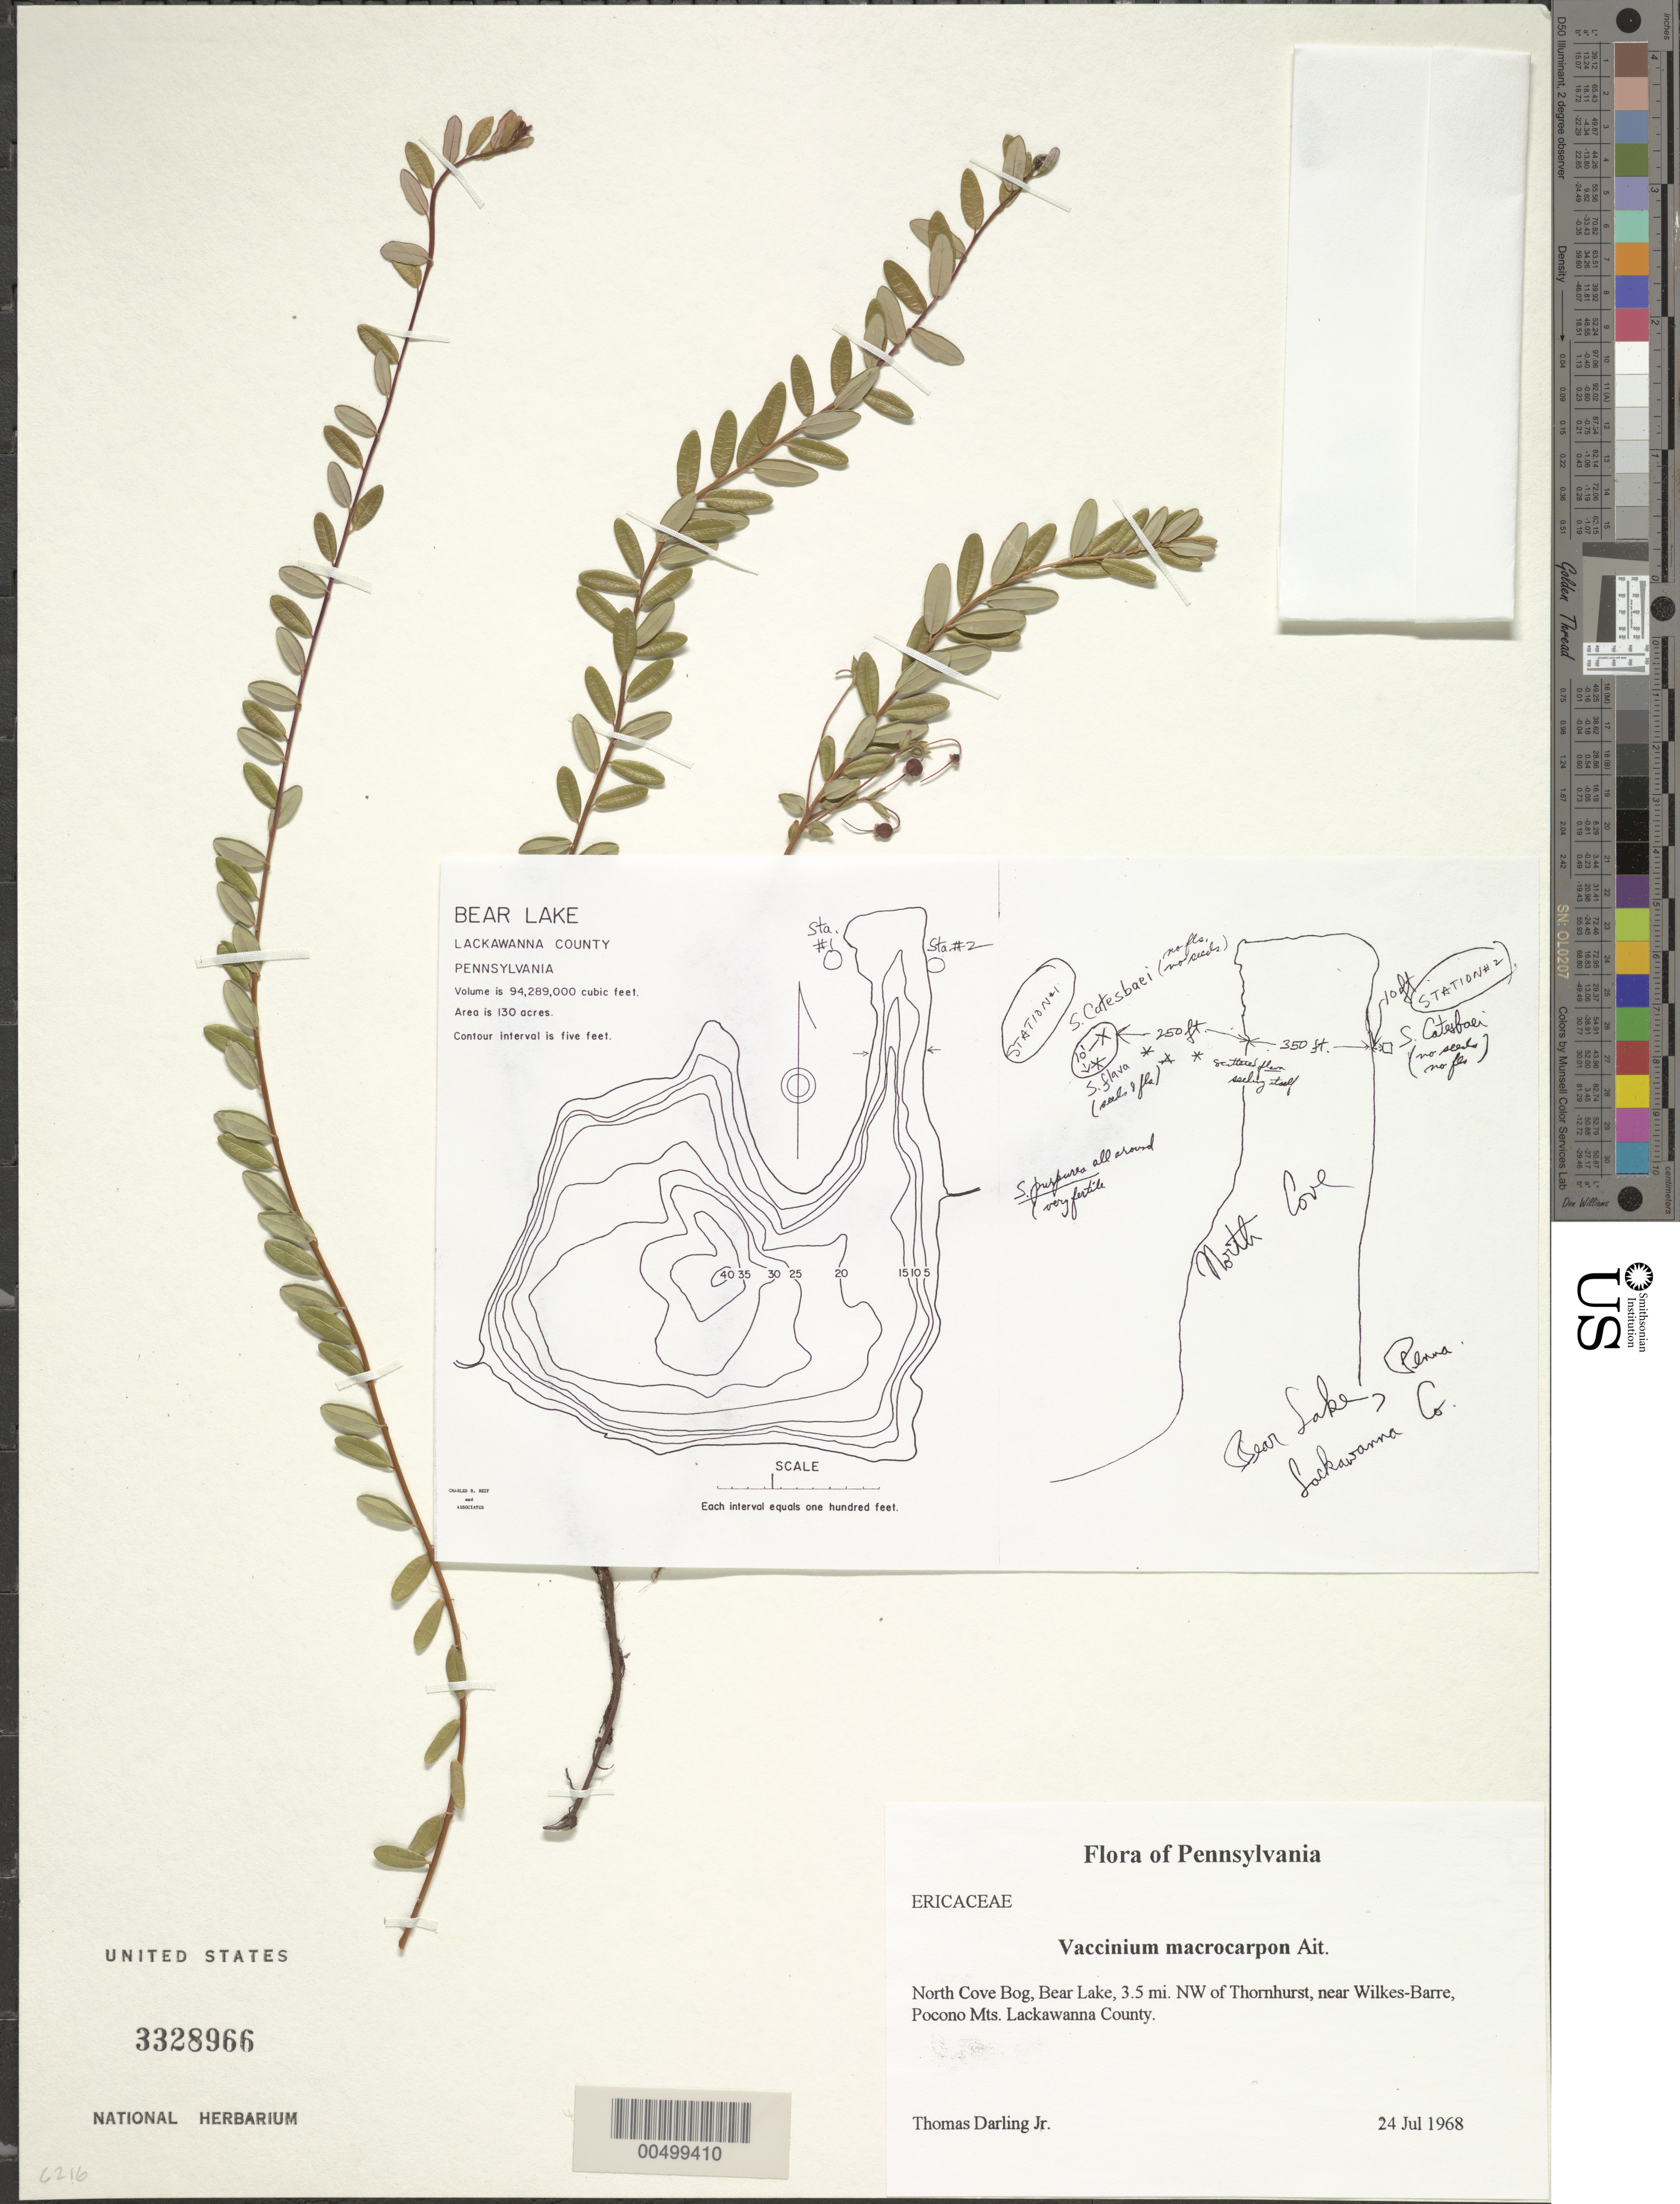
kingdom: Plantae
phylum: Tracheophyta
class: Magnoliopsida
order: Ericales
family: Ericaceae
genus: Vaccinium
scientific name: Vaccinium macrocarpon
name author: Aiton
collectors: T. Darling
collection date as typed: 24 Jul 1968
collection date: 1968-07-24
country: United States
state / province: Pennsylvania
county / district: Lackawanna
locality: North Cove Bog, Bear Lake, 3.5 mi. NW of Thornhurst, near Wilkes-Barre, Pocono Mts.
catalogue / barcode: US 3328966